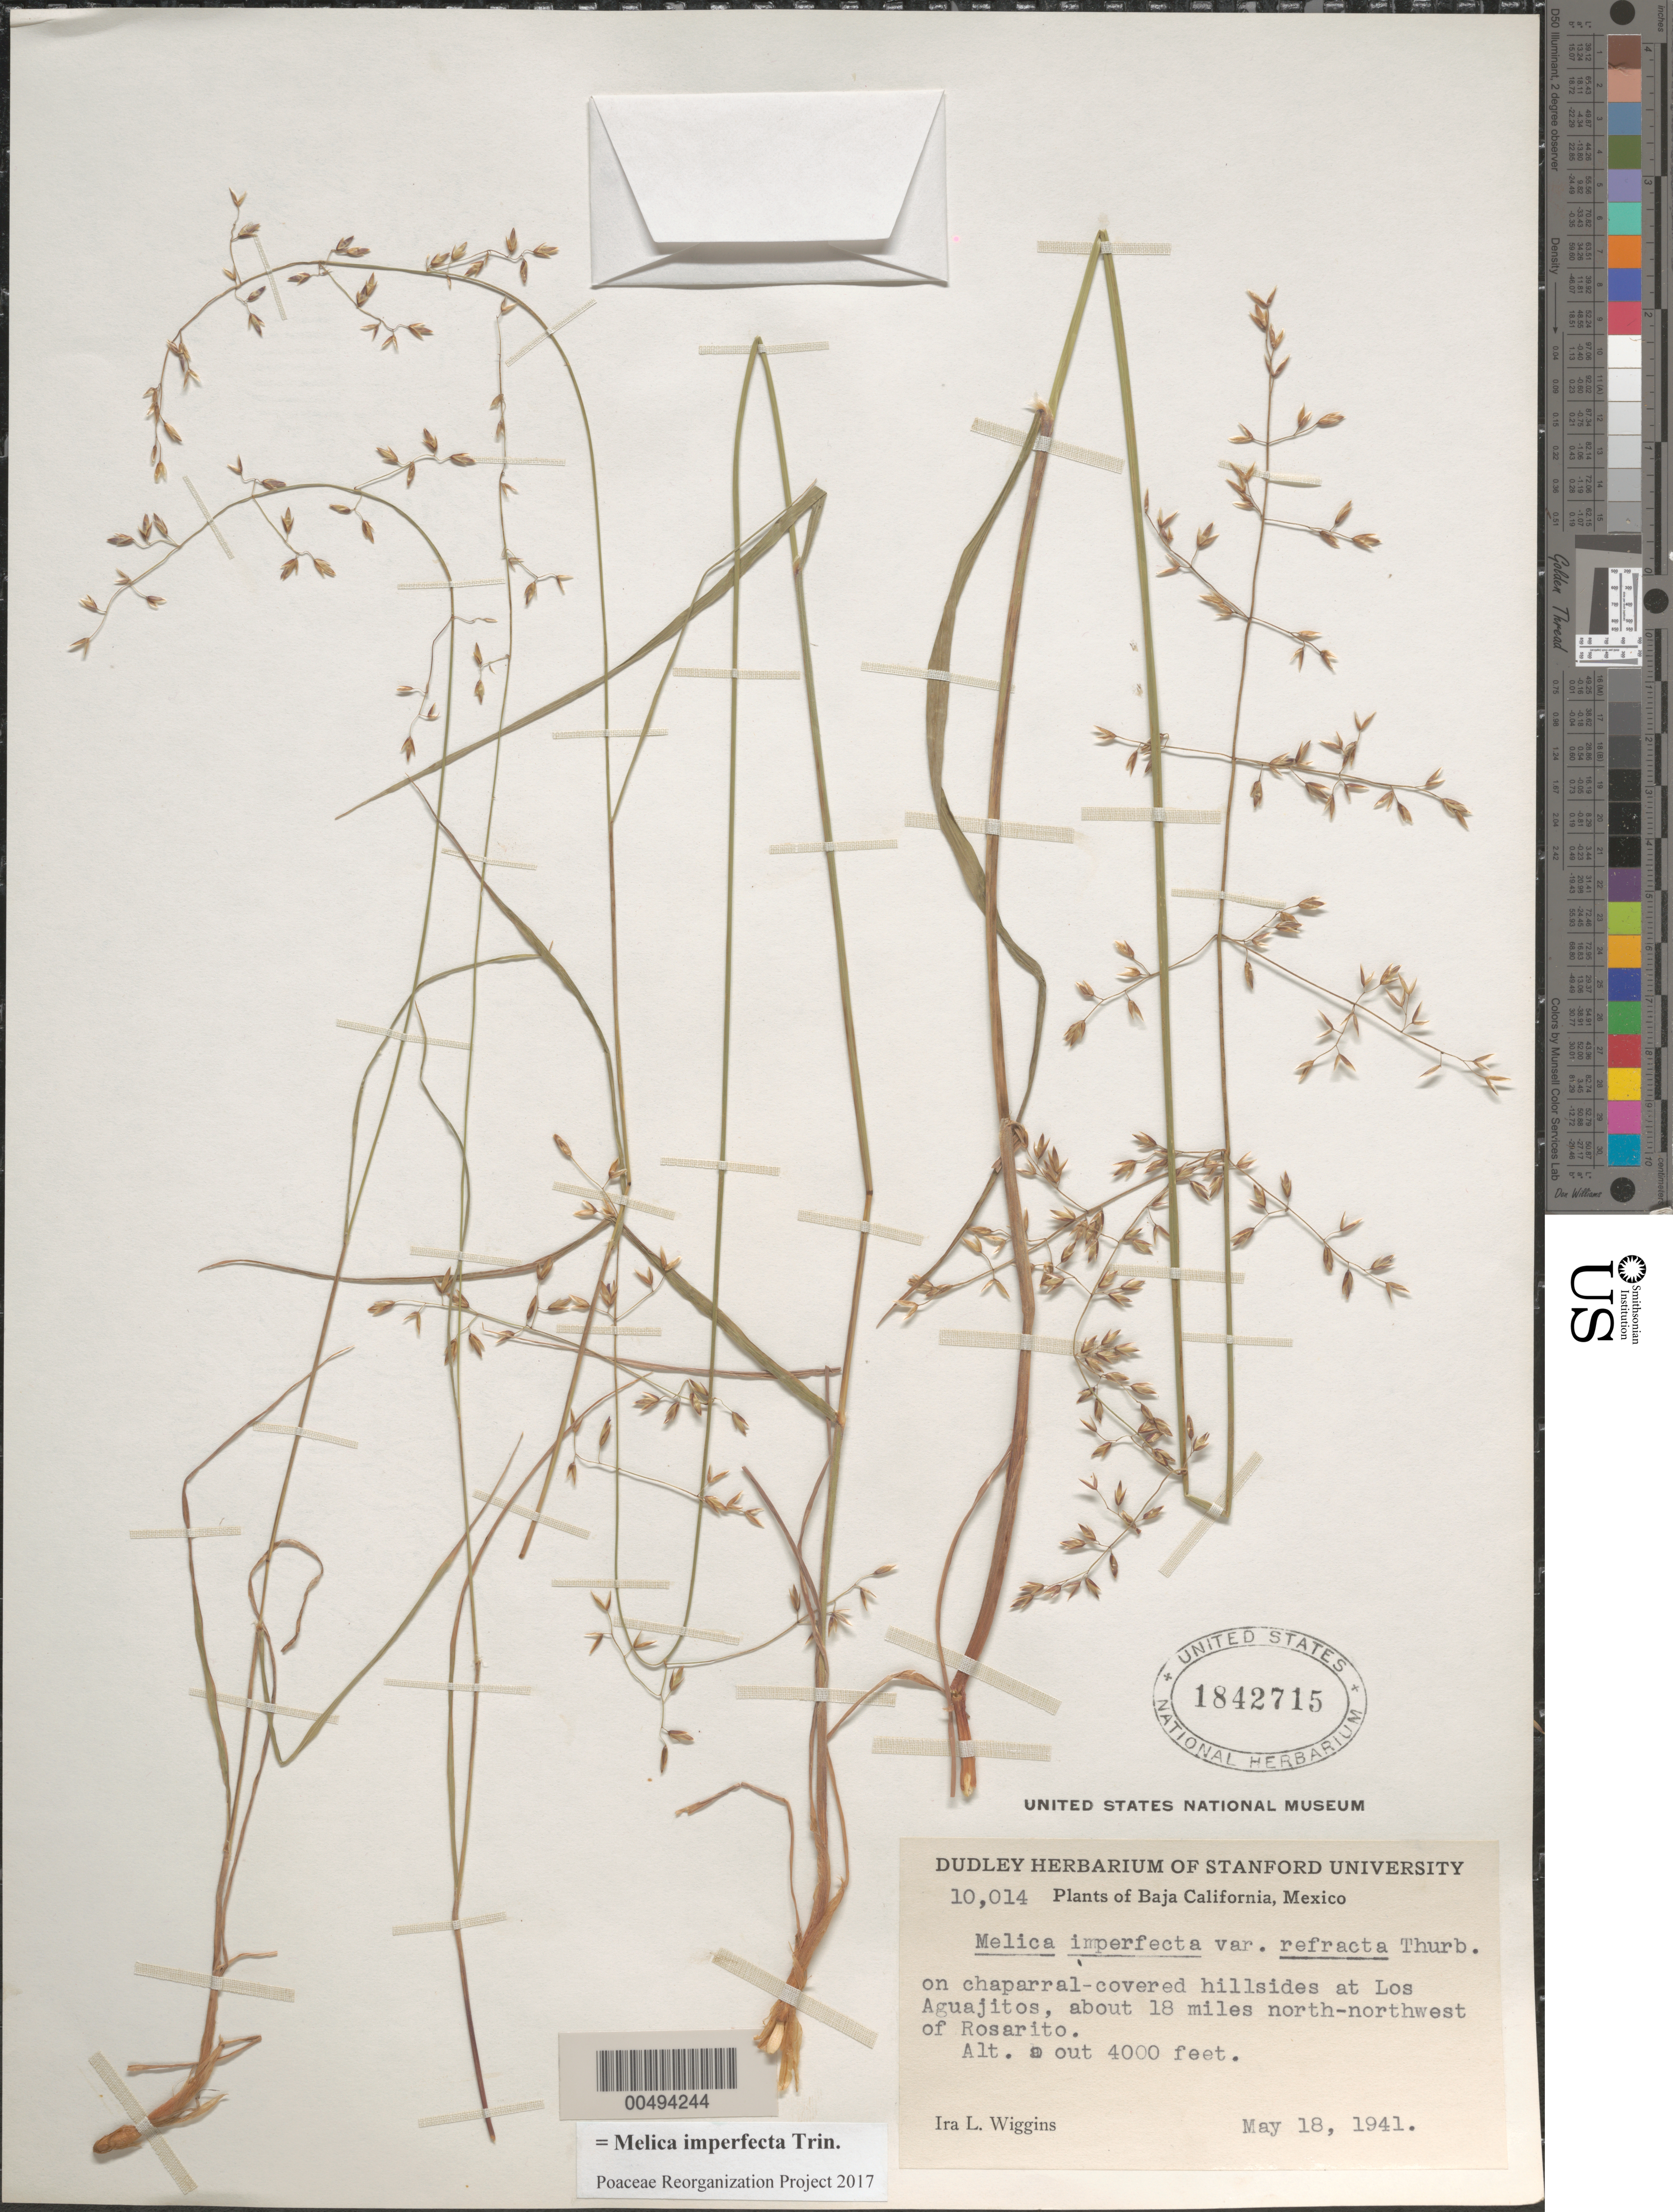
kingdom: Plantae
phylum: Tracheophyta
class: Liliopsida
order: Poales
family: Poaceae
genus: Melica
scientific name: Melica imperfecta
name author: Trin.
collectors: I. L. Wiggins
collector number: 10014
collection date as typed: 18 May 1941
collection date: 1941-05-18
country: Mexico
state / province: Baja California Norte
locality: At Los Aguajitos, about 18 mi N-NW of Rosarito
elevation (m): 1219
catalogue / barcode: US 1842715